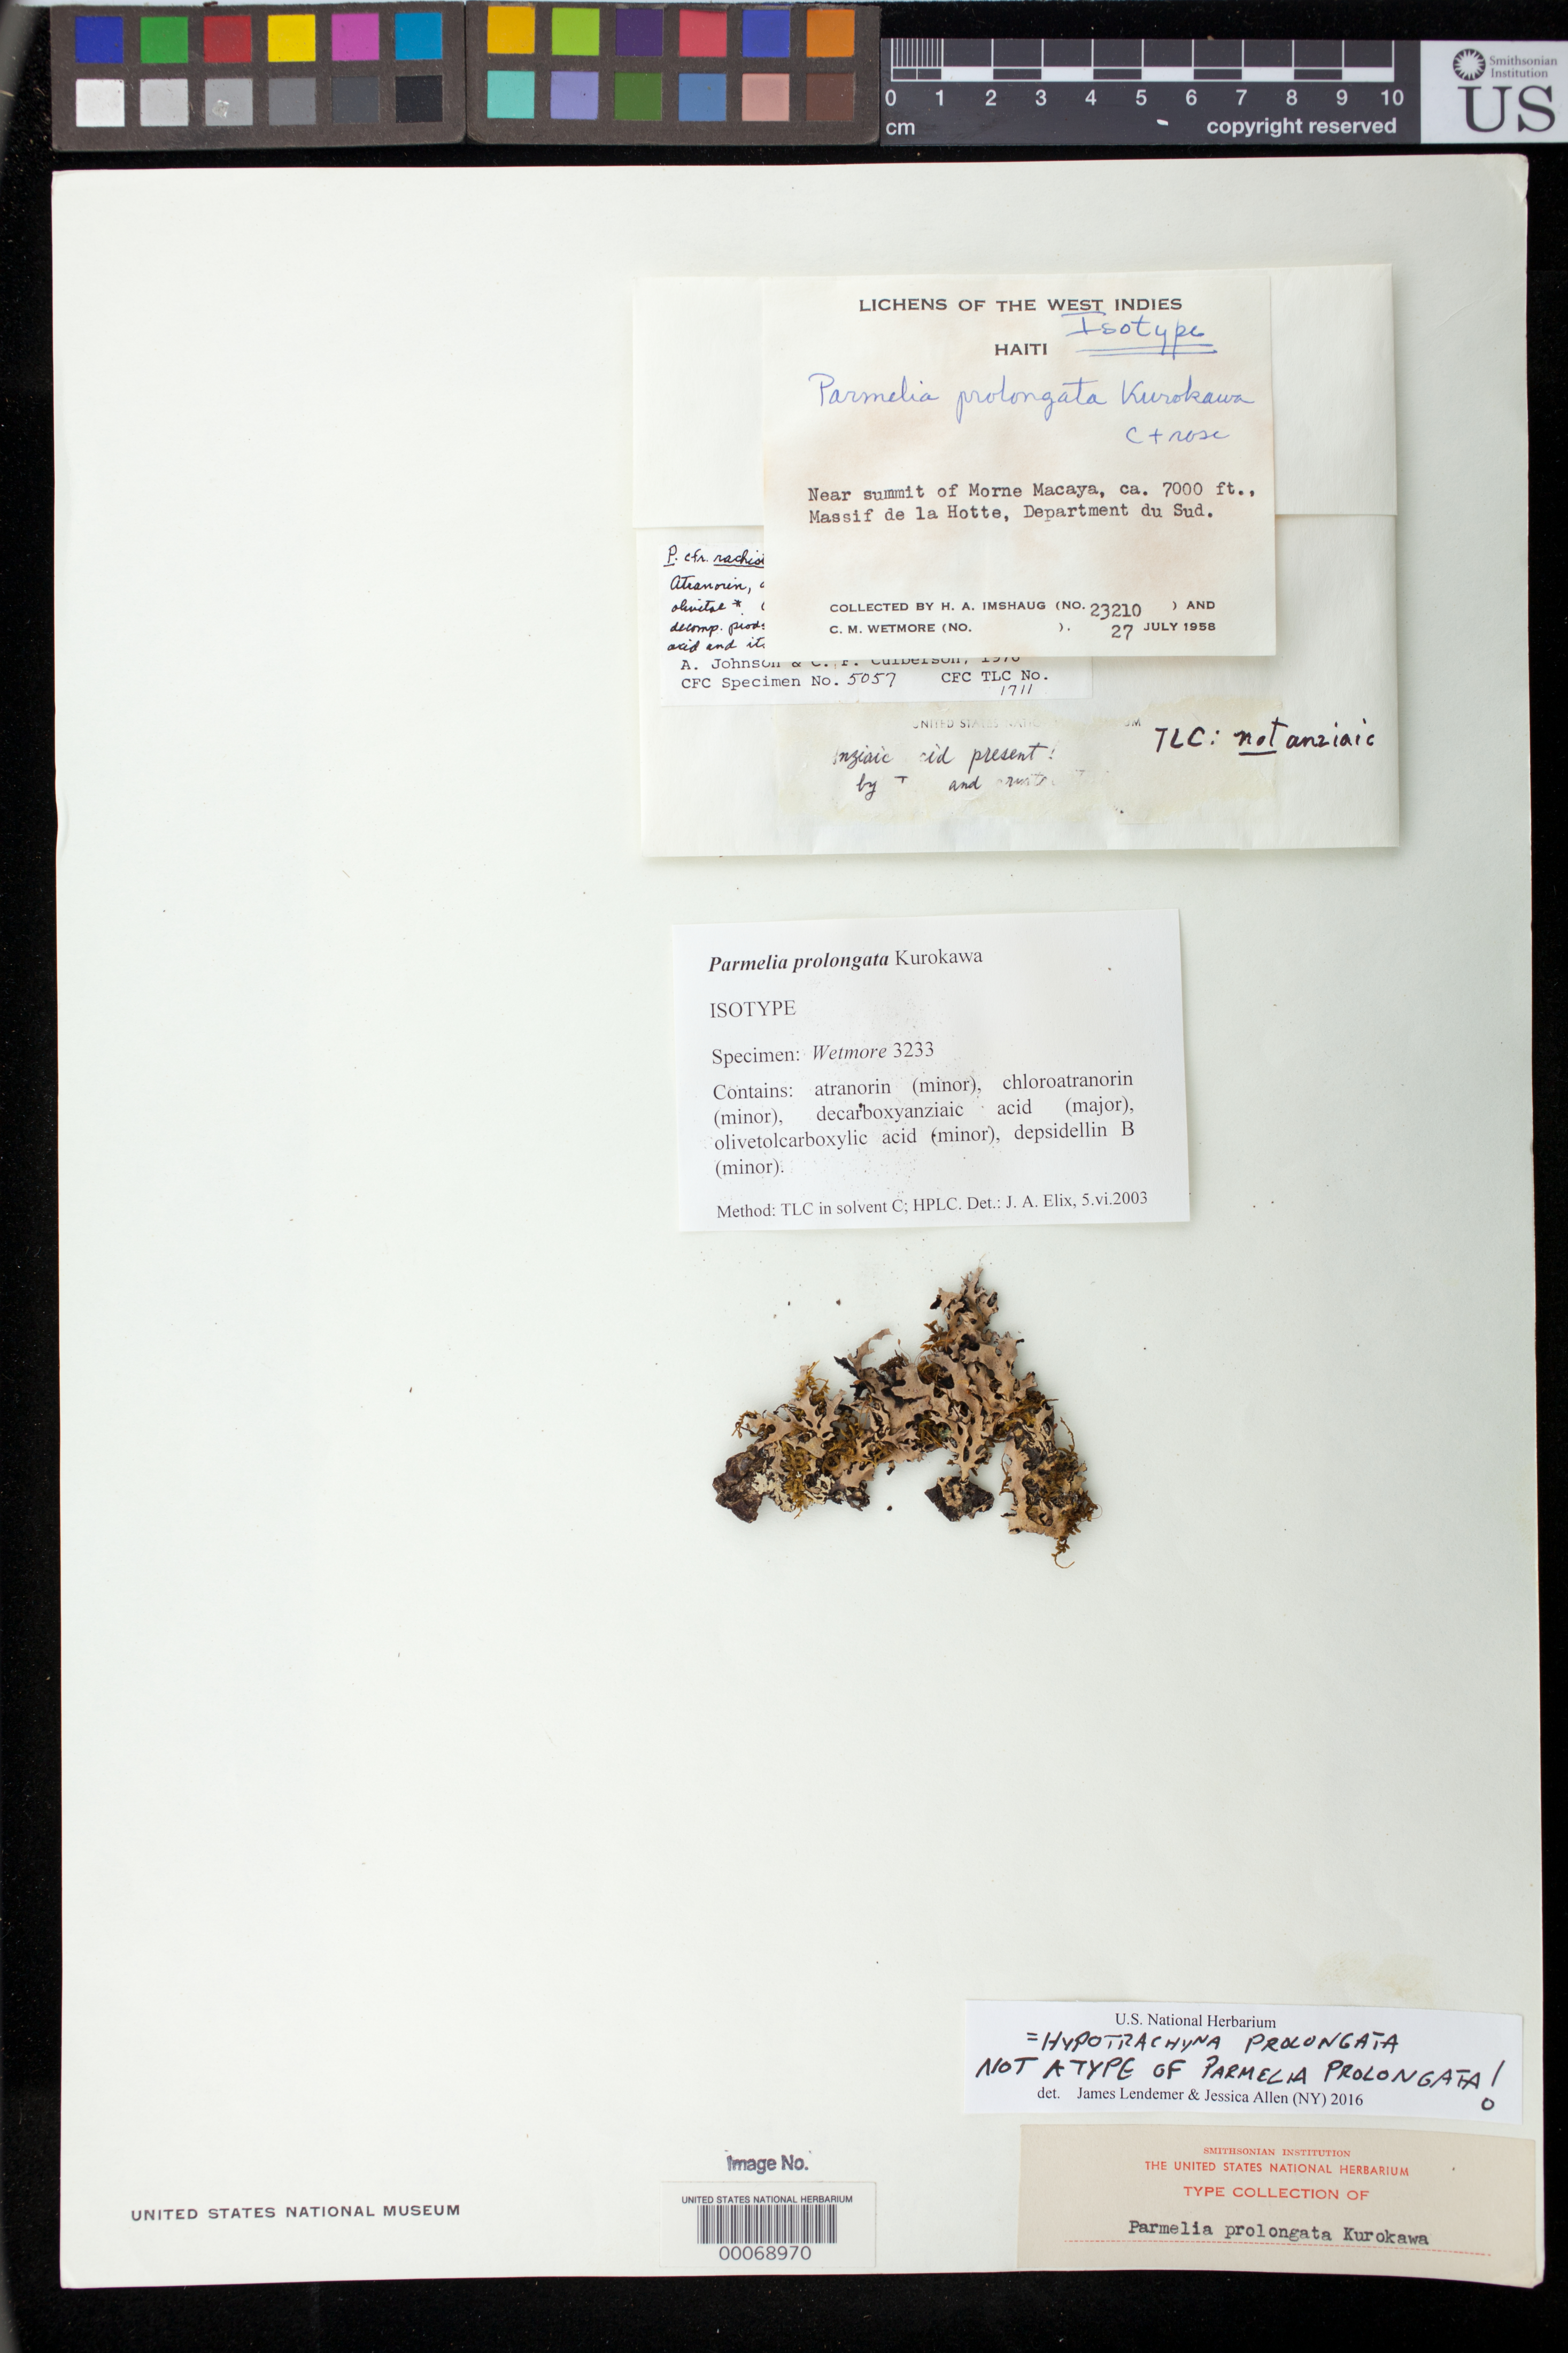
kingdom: Fungi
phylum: Ascomycota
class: Lecanoromycetes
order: Lecanorales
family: Parmeliaceae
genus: Parmelia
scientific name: Parmelia prolongata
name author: Kurok. in Hale & Kurok.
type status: Possible Type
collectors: H. A. Imshaug & C. Wetmore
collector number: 23210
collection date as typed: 27 Jul 1958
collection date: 1958-07-27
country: Haiti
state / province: Sud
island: Hispaniola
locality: Near summit of Morne Macaya Massif de La Hotte. Département du Sud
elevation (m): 2134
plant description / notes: Annotated and originally recorded as isotype of Parmelia prolongata Kurok.; annotated by Lendemer & Allen (2016) "not a type of Parmelia prolongata!". Type collection as cited in protologue is Wetmore [& Imshaug] 3233. This specimen is Imshaug (& Wetmore) 23210, collecting with Wetmore on same date and apparently at same locality; almost certainly original material and possibly part of the same "gathering".